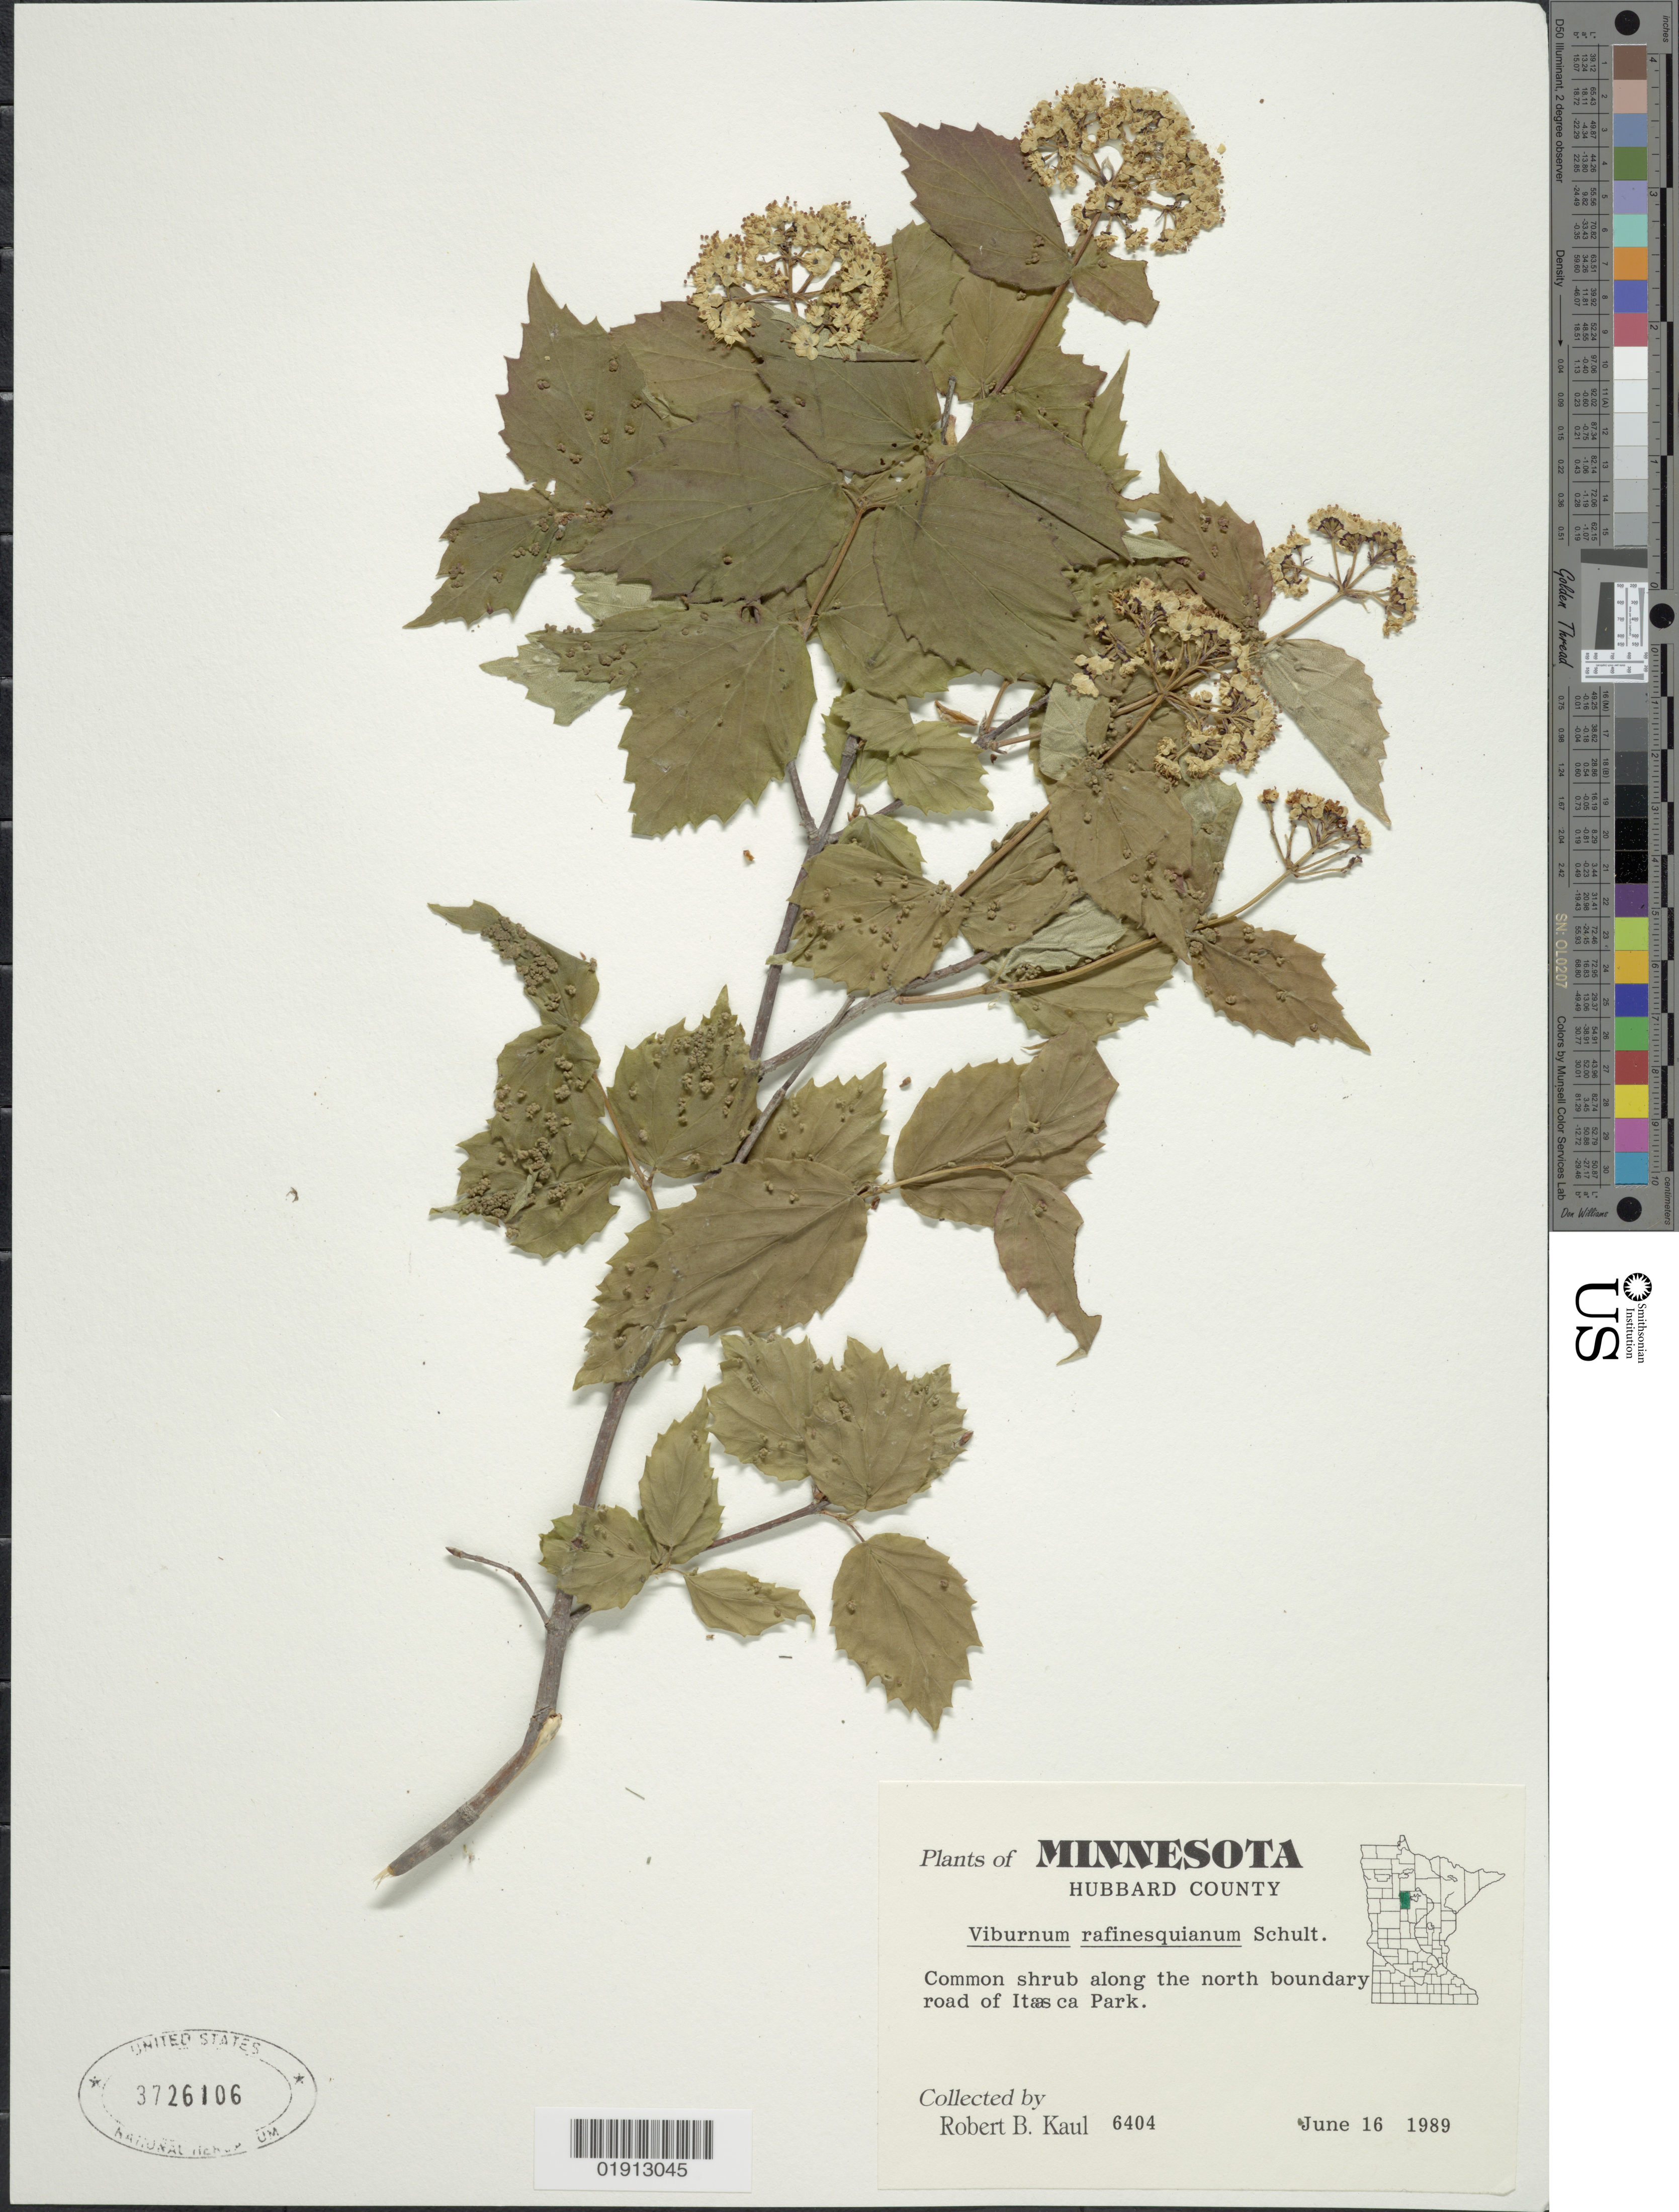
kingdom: Plantae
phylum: Tracheophyta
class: Magnoliopsida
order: Dipsacales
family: Viburnaceae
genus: Viburnum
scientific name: Viburnum rafinesqueanum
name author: Schult.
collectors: R. Kaul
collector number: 6404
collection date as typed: June 16, 1989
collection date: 1989-06-16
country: United States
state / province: Minnesota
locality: Clearwater County. Along the north boundary road of Itasca Park.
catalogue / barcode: US 3726106